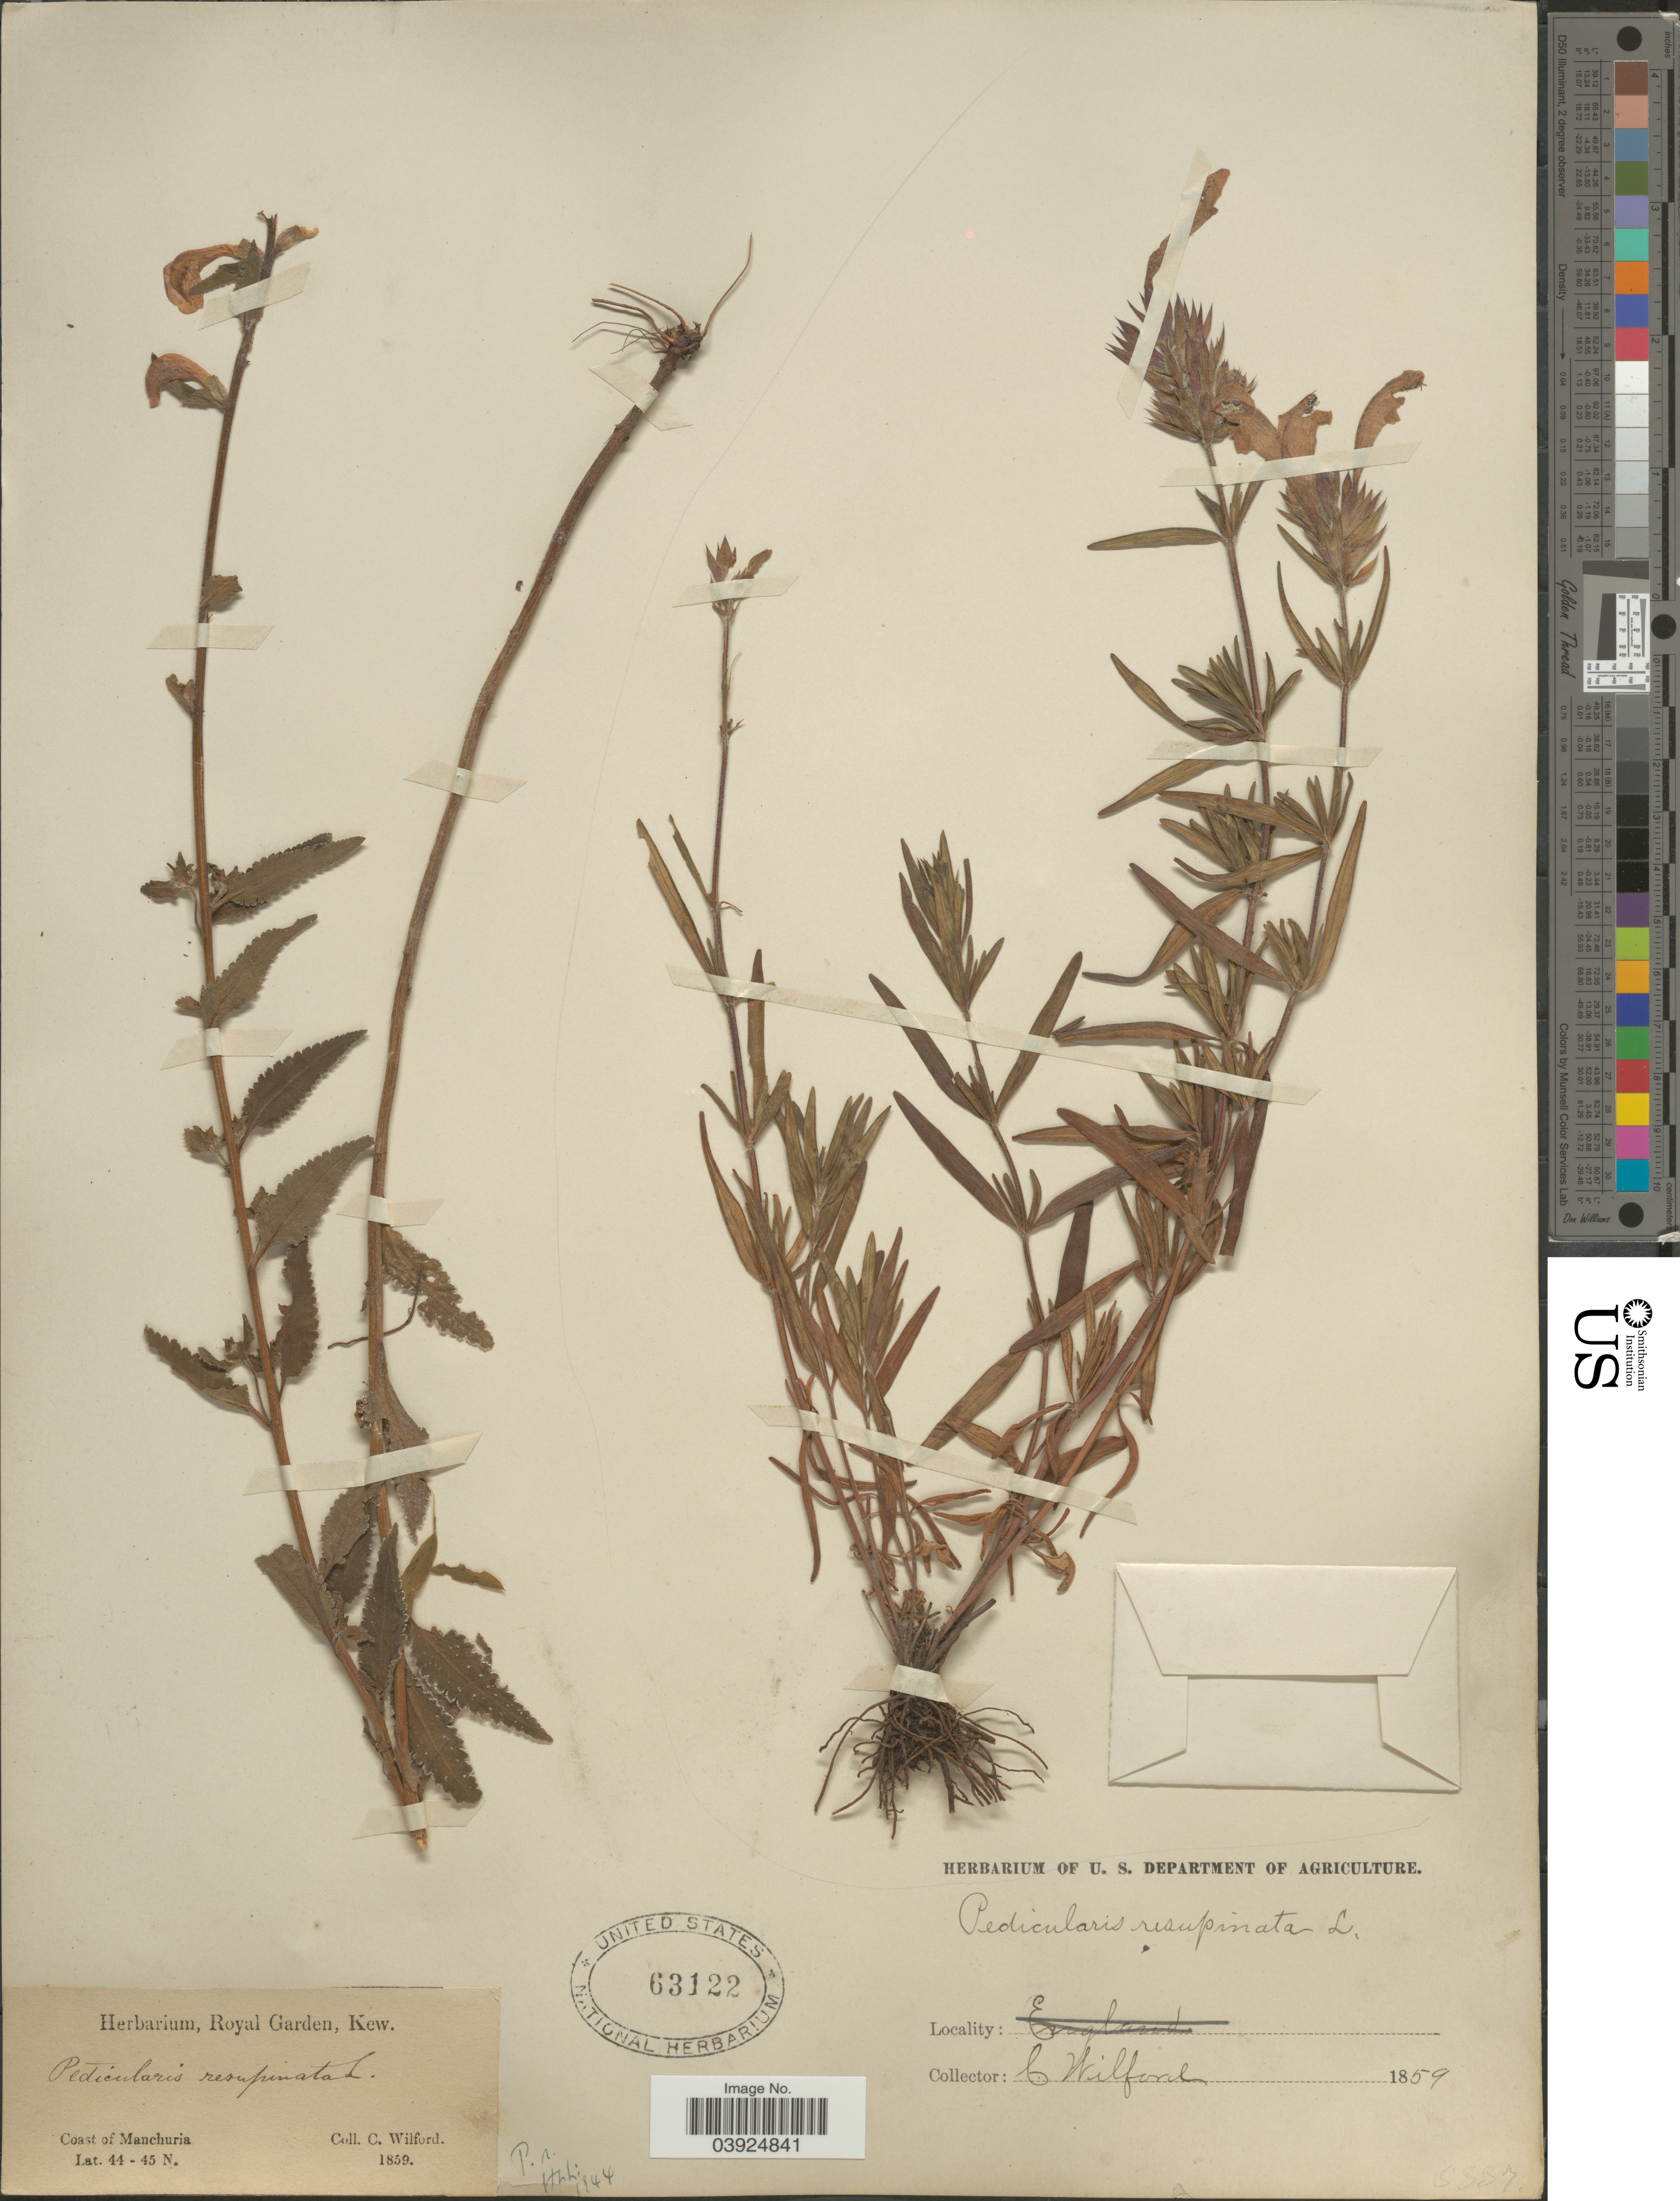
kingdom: Plantae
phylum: Tracheophyta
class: Magnoliopsida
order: Lamiales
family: Orobanchaceae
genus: Pedicularis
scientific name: Pedicularis resupinata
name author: L.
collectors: C. Wilford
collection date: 1859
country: China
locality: Coast of Manchuria.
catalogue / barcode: US 63122